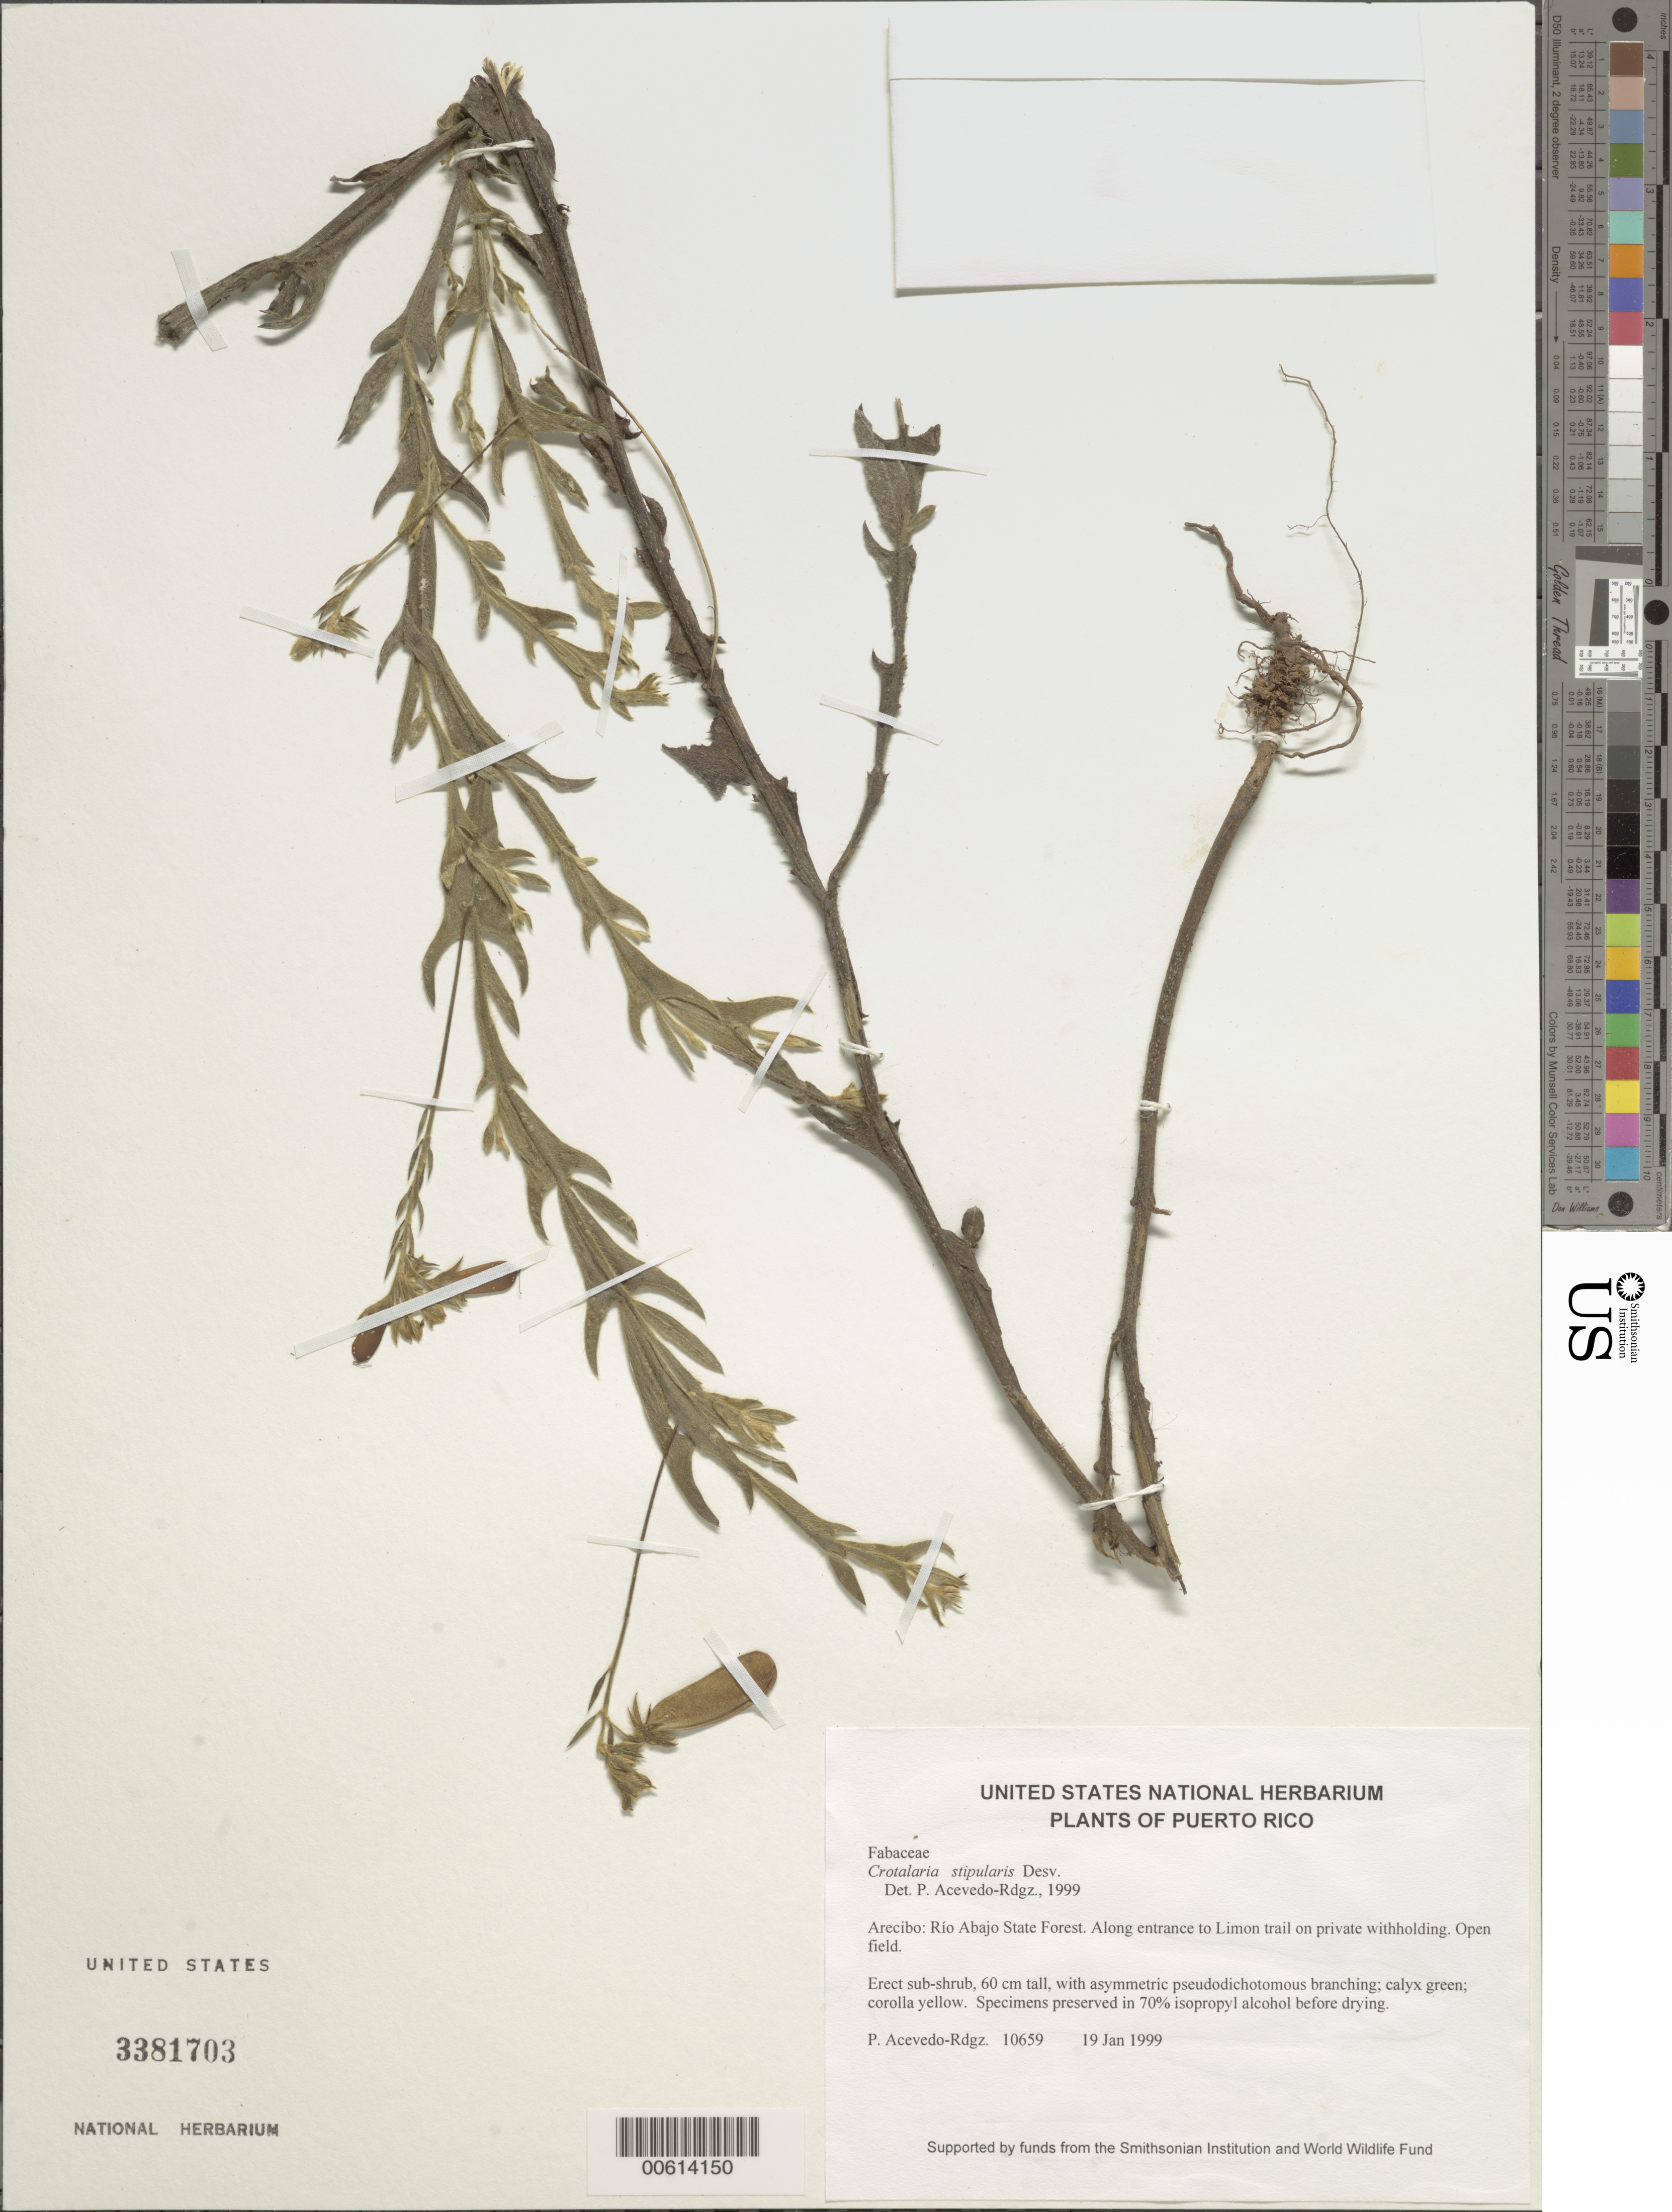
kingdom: Plantae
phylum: Tracheophyta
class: Magnoliopsida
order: Fabales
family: Fabaceae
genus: Crotalaria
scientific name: Crotalaria stipularia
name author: Desv.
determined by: Acevedo-Rodríguez, P., (BOT), Smithsonian Institution - National Museum of Natural History (UNITED STATES)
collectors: P. Acevedo-Rodr.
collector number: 10659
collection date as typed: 19 Jan 1999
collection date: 1999-01-19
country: Puerto Rico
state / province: Arecibo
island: Puerto Rico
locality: Arecibo; Río Abajo State Forest. Along entrance to Limon trail on private withholding.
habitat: Open field.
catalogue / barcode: US 3381703